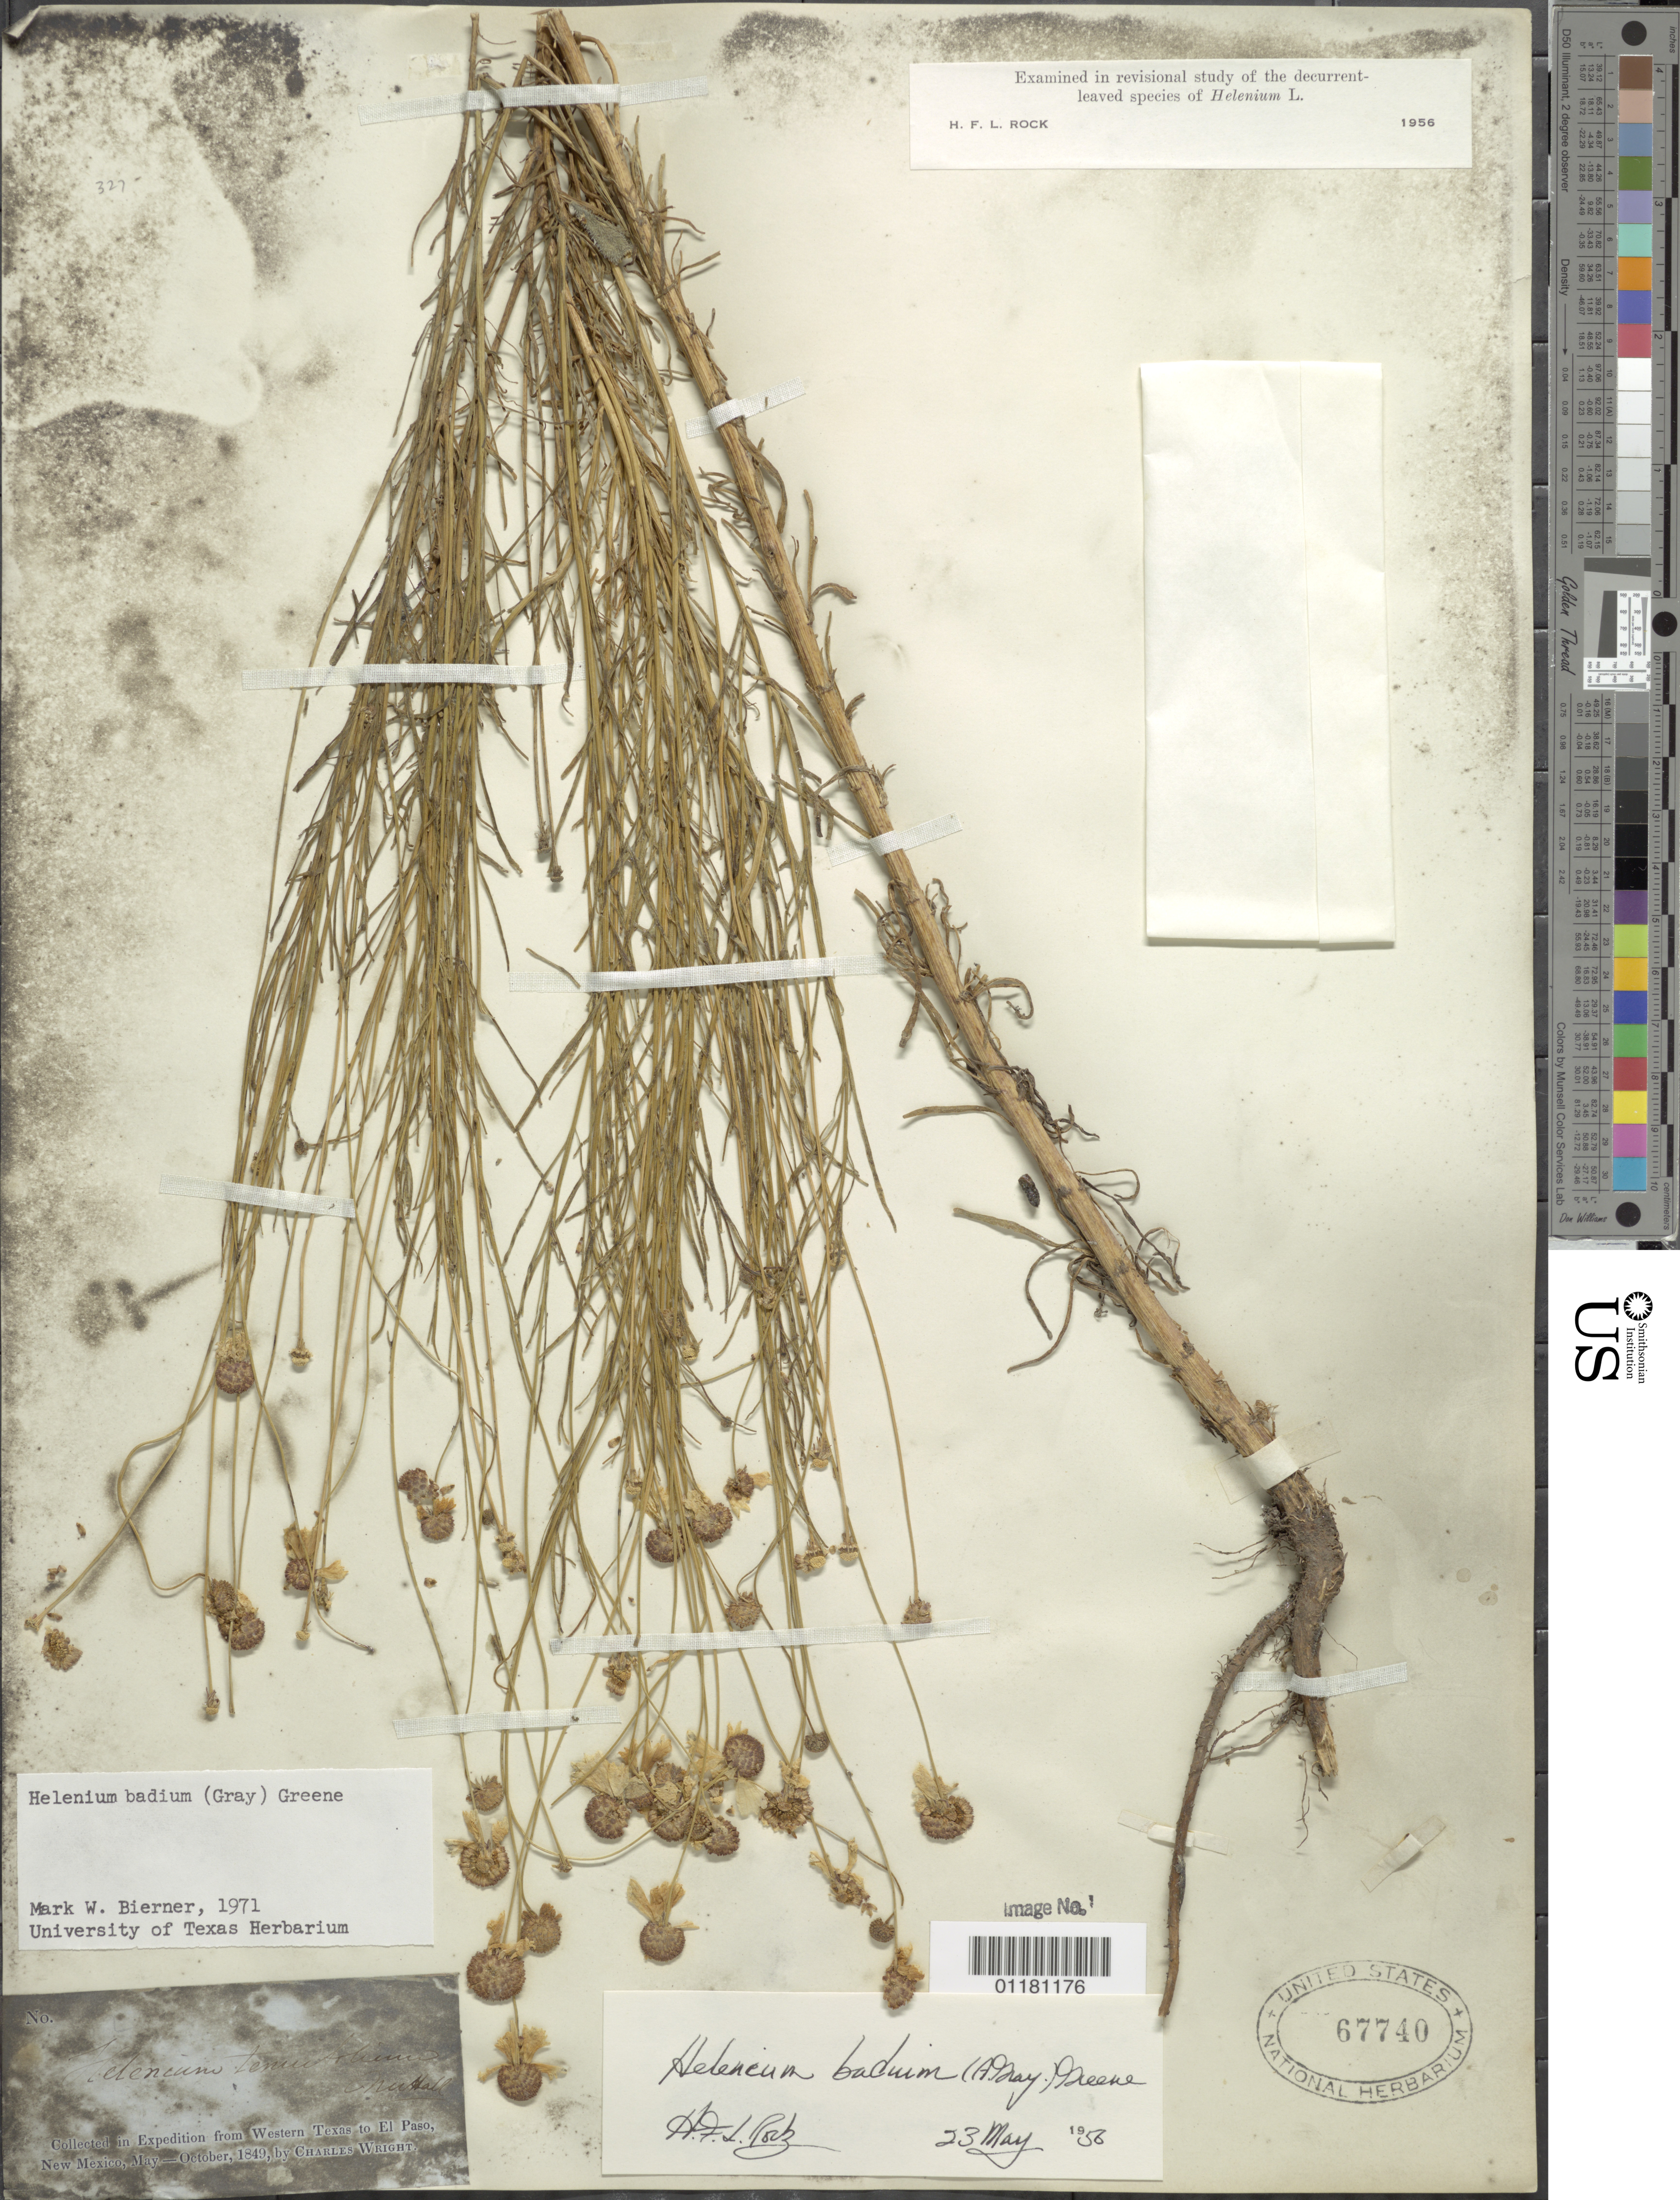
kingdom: Plantae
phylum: Tracheophyta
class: Magnoliopsida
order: Asterales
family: Asteraceae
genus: Helenium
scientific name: Helenium badium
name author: (A. Gray) Greene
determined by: Bierner, M. W.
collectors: C. Wright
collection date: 1849-05/1849-10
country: United States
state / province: New Mexico / Texas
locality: from Western Texas to El Paso, New Mexico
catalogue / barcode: US 67740